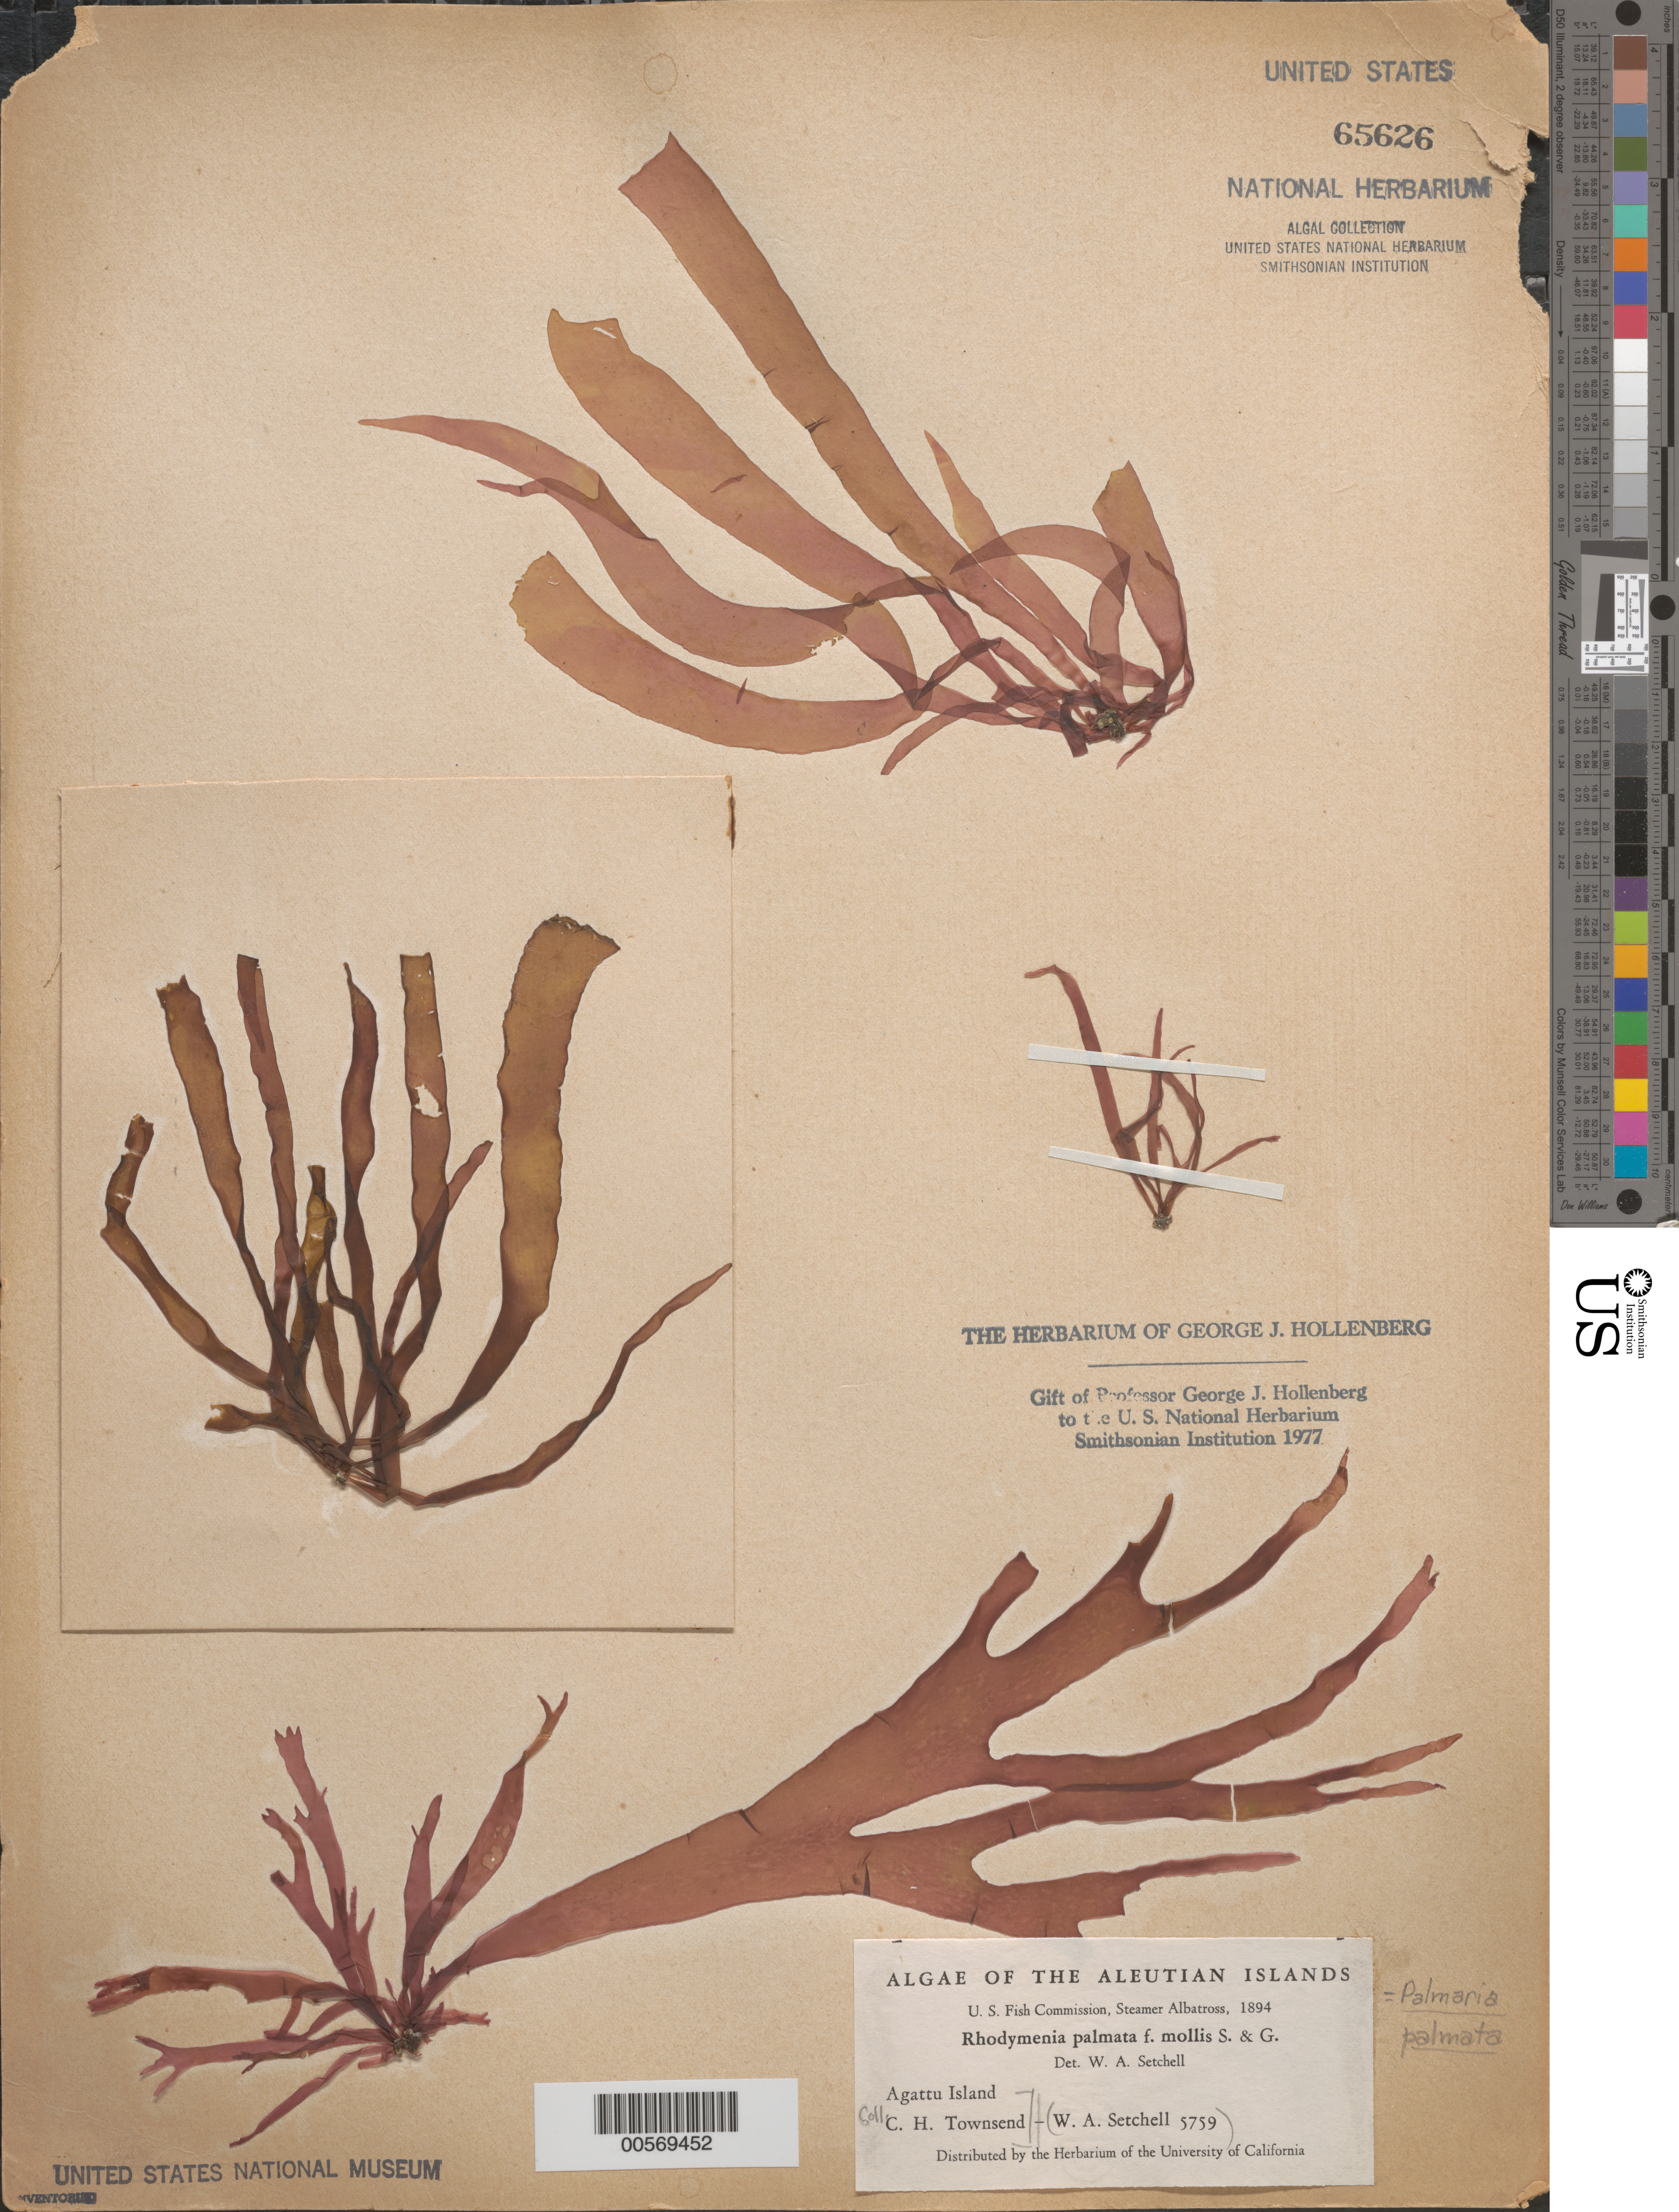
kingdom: Plantae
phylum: Rhodophyta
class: Florideophyceae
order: Palmariales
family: Palmariaceae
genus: Palmaria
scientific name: Palmaria palmata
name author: (L.) F. Weber & D. Mohr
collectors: C. H. Townsend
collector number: Setchell 5759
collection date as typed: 1894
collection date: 1894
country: United States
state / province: Alaska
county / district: Aleutian Islands Division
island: Agattu Island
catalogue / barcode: US 65626